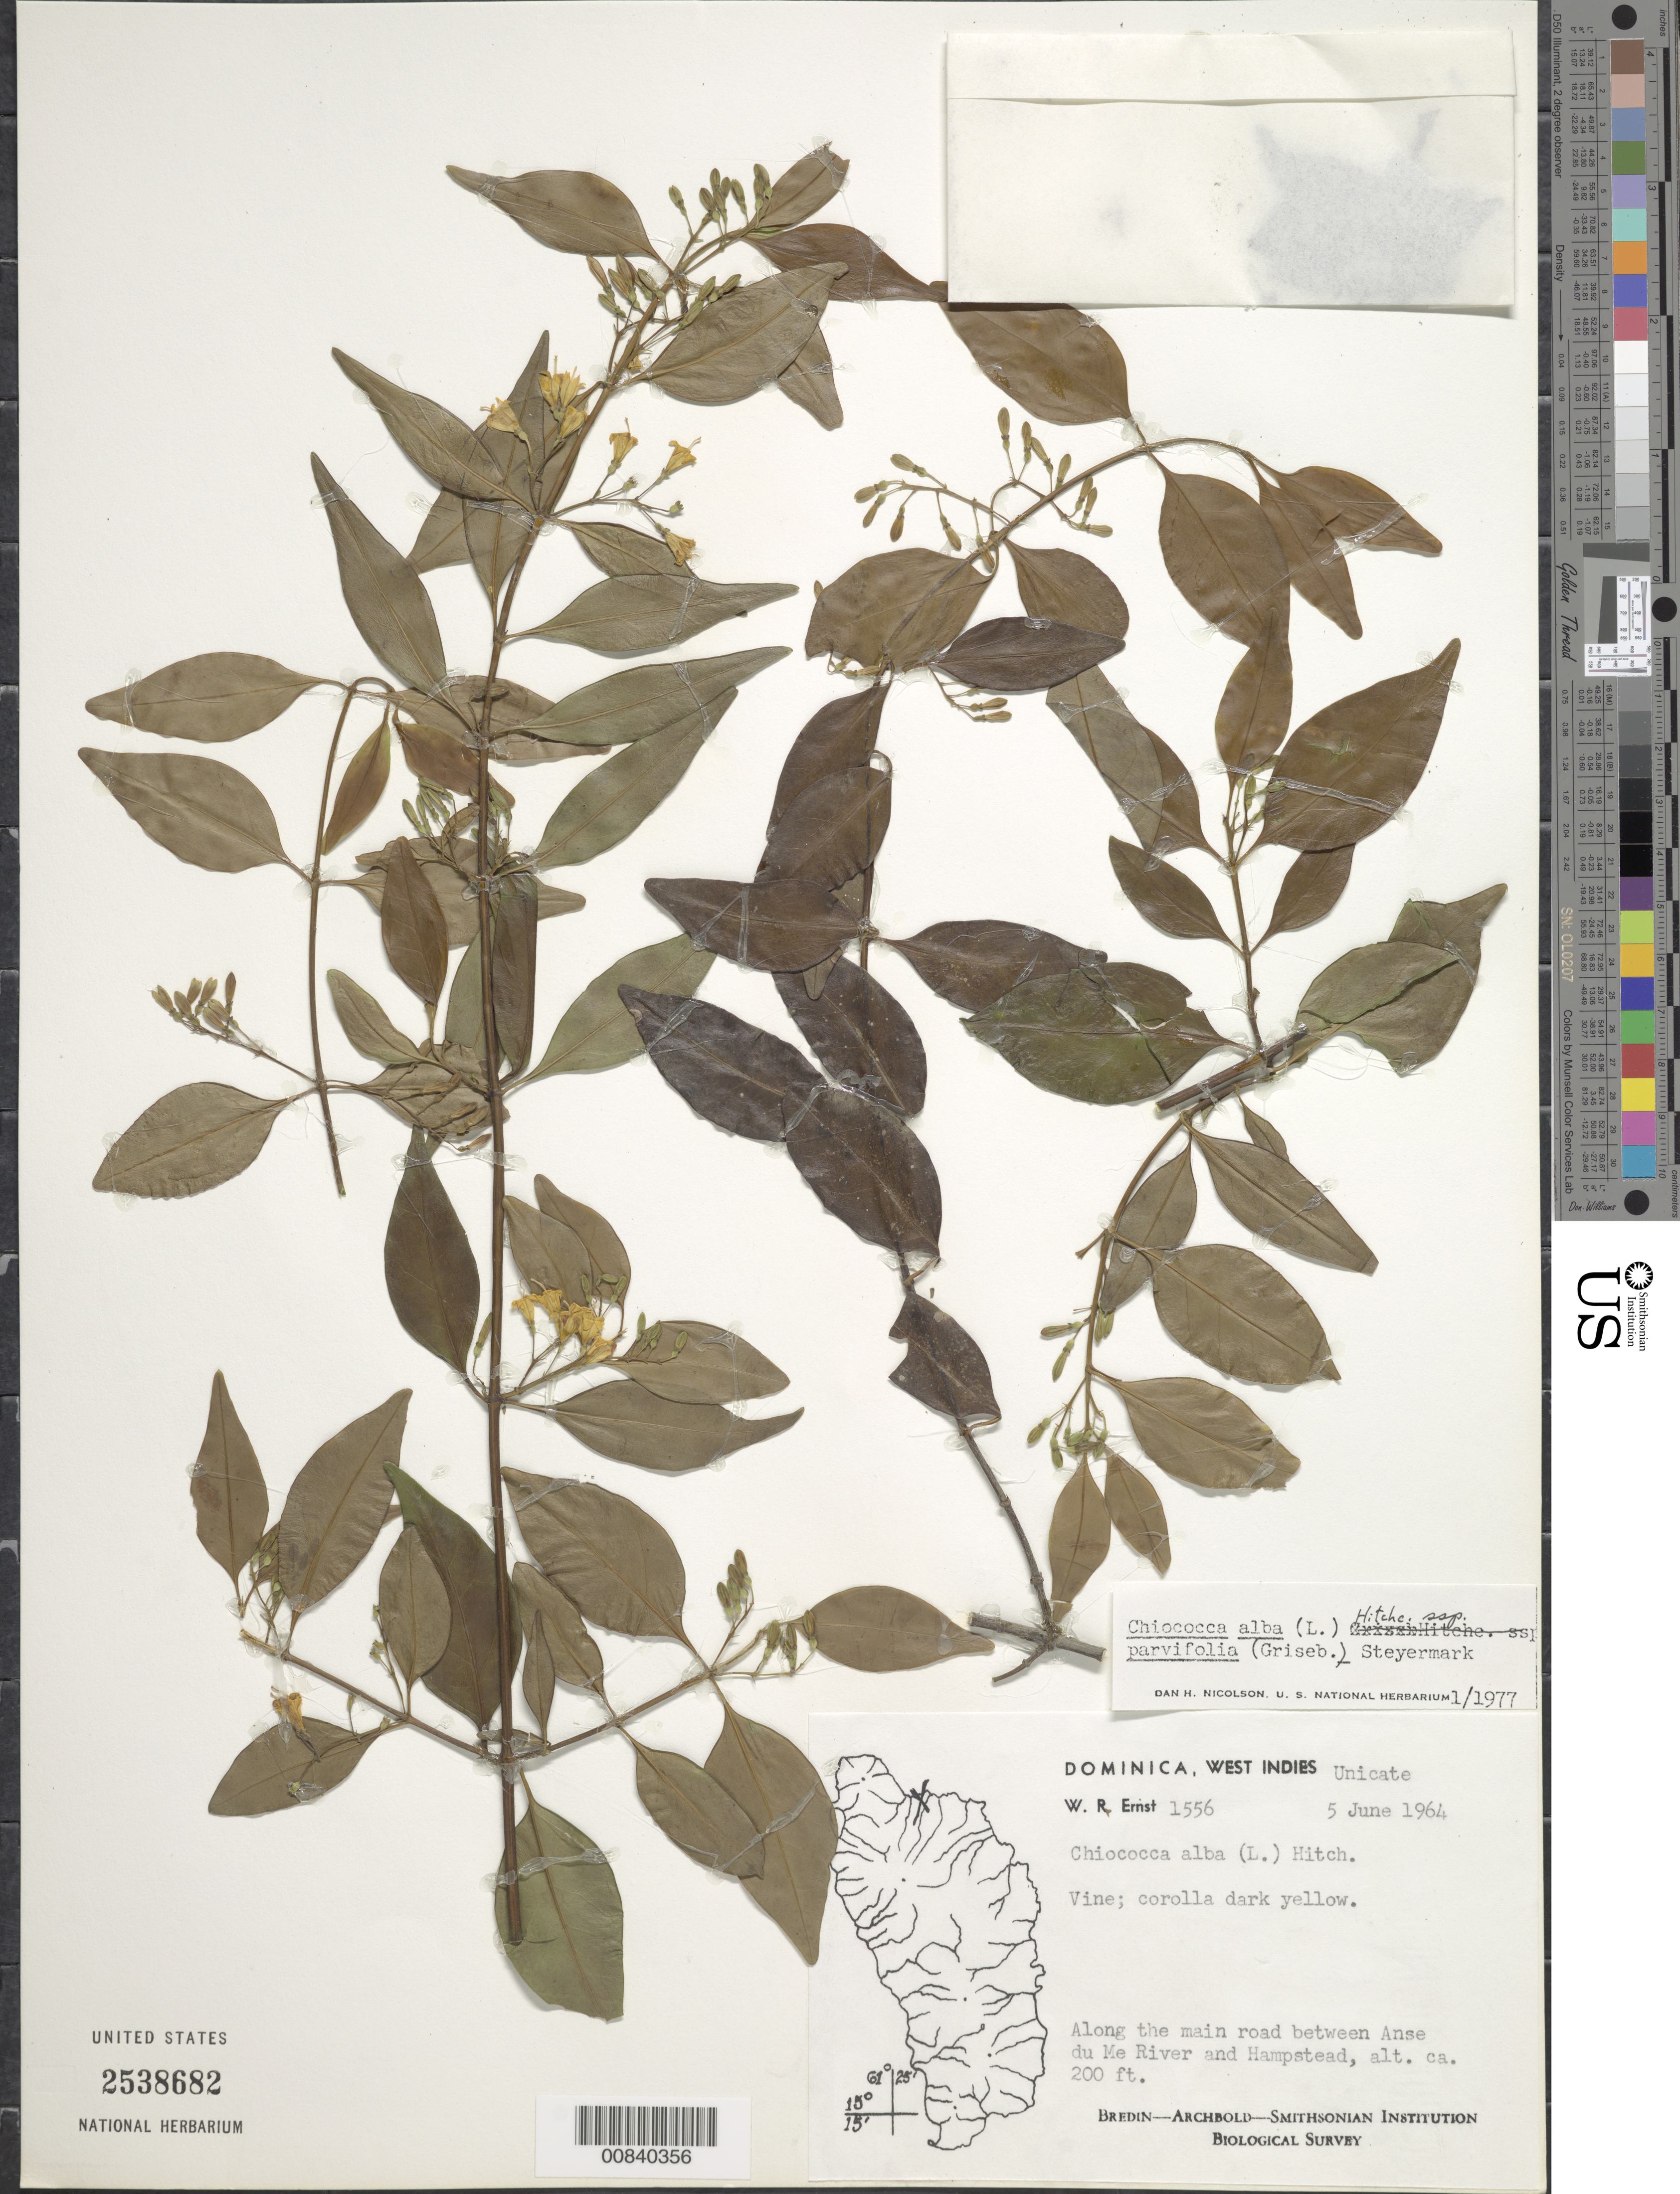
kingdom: Plantae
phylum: Tracheophyta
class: Magnoliopsida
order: Gentianales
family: Rubiaceae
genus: Chiococca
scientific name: Chiococca alba subsp. alba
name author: (L.) Hitchc.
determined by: Nicolson, Dan H.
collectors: W. R. Ernst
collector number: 1556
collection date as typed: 05 Jun 1977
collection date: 1977-06-05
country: Dominica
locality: Along the main road between Anse du Me River and Hampstead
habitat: Along road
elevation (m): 61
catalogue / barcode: US 2538682